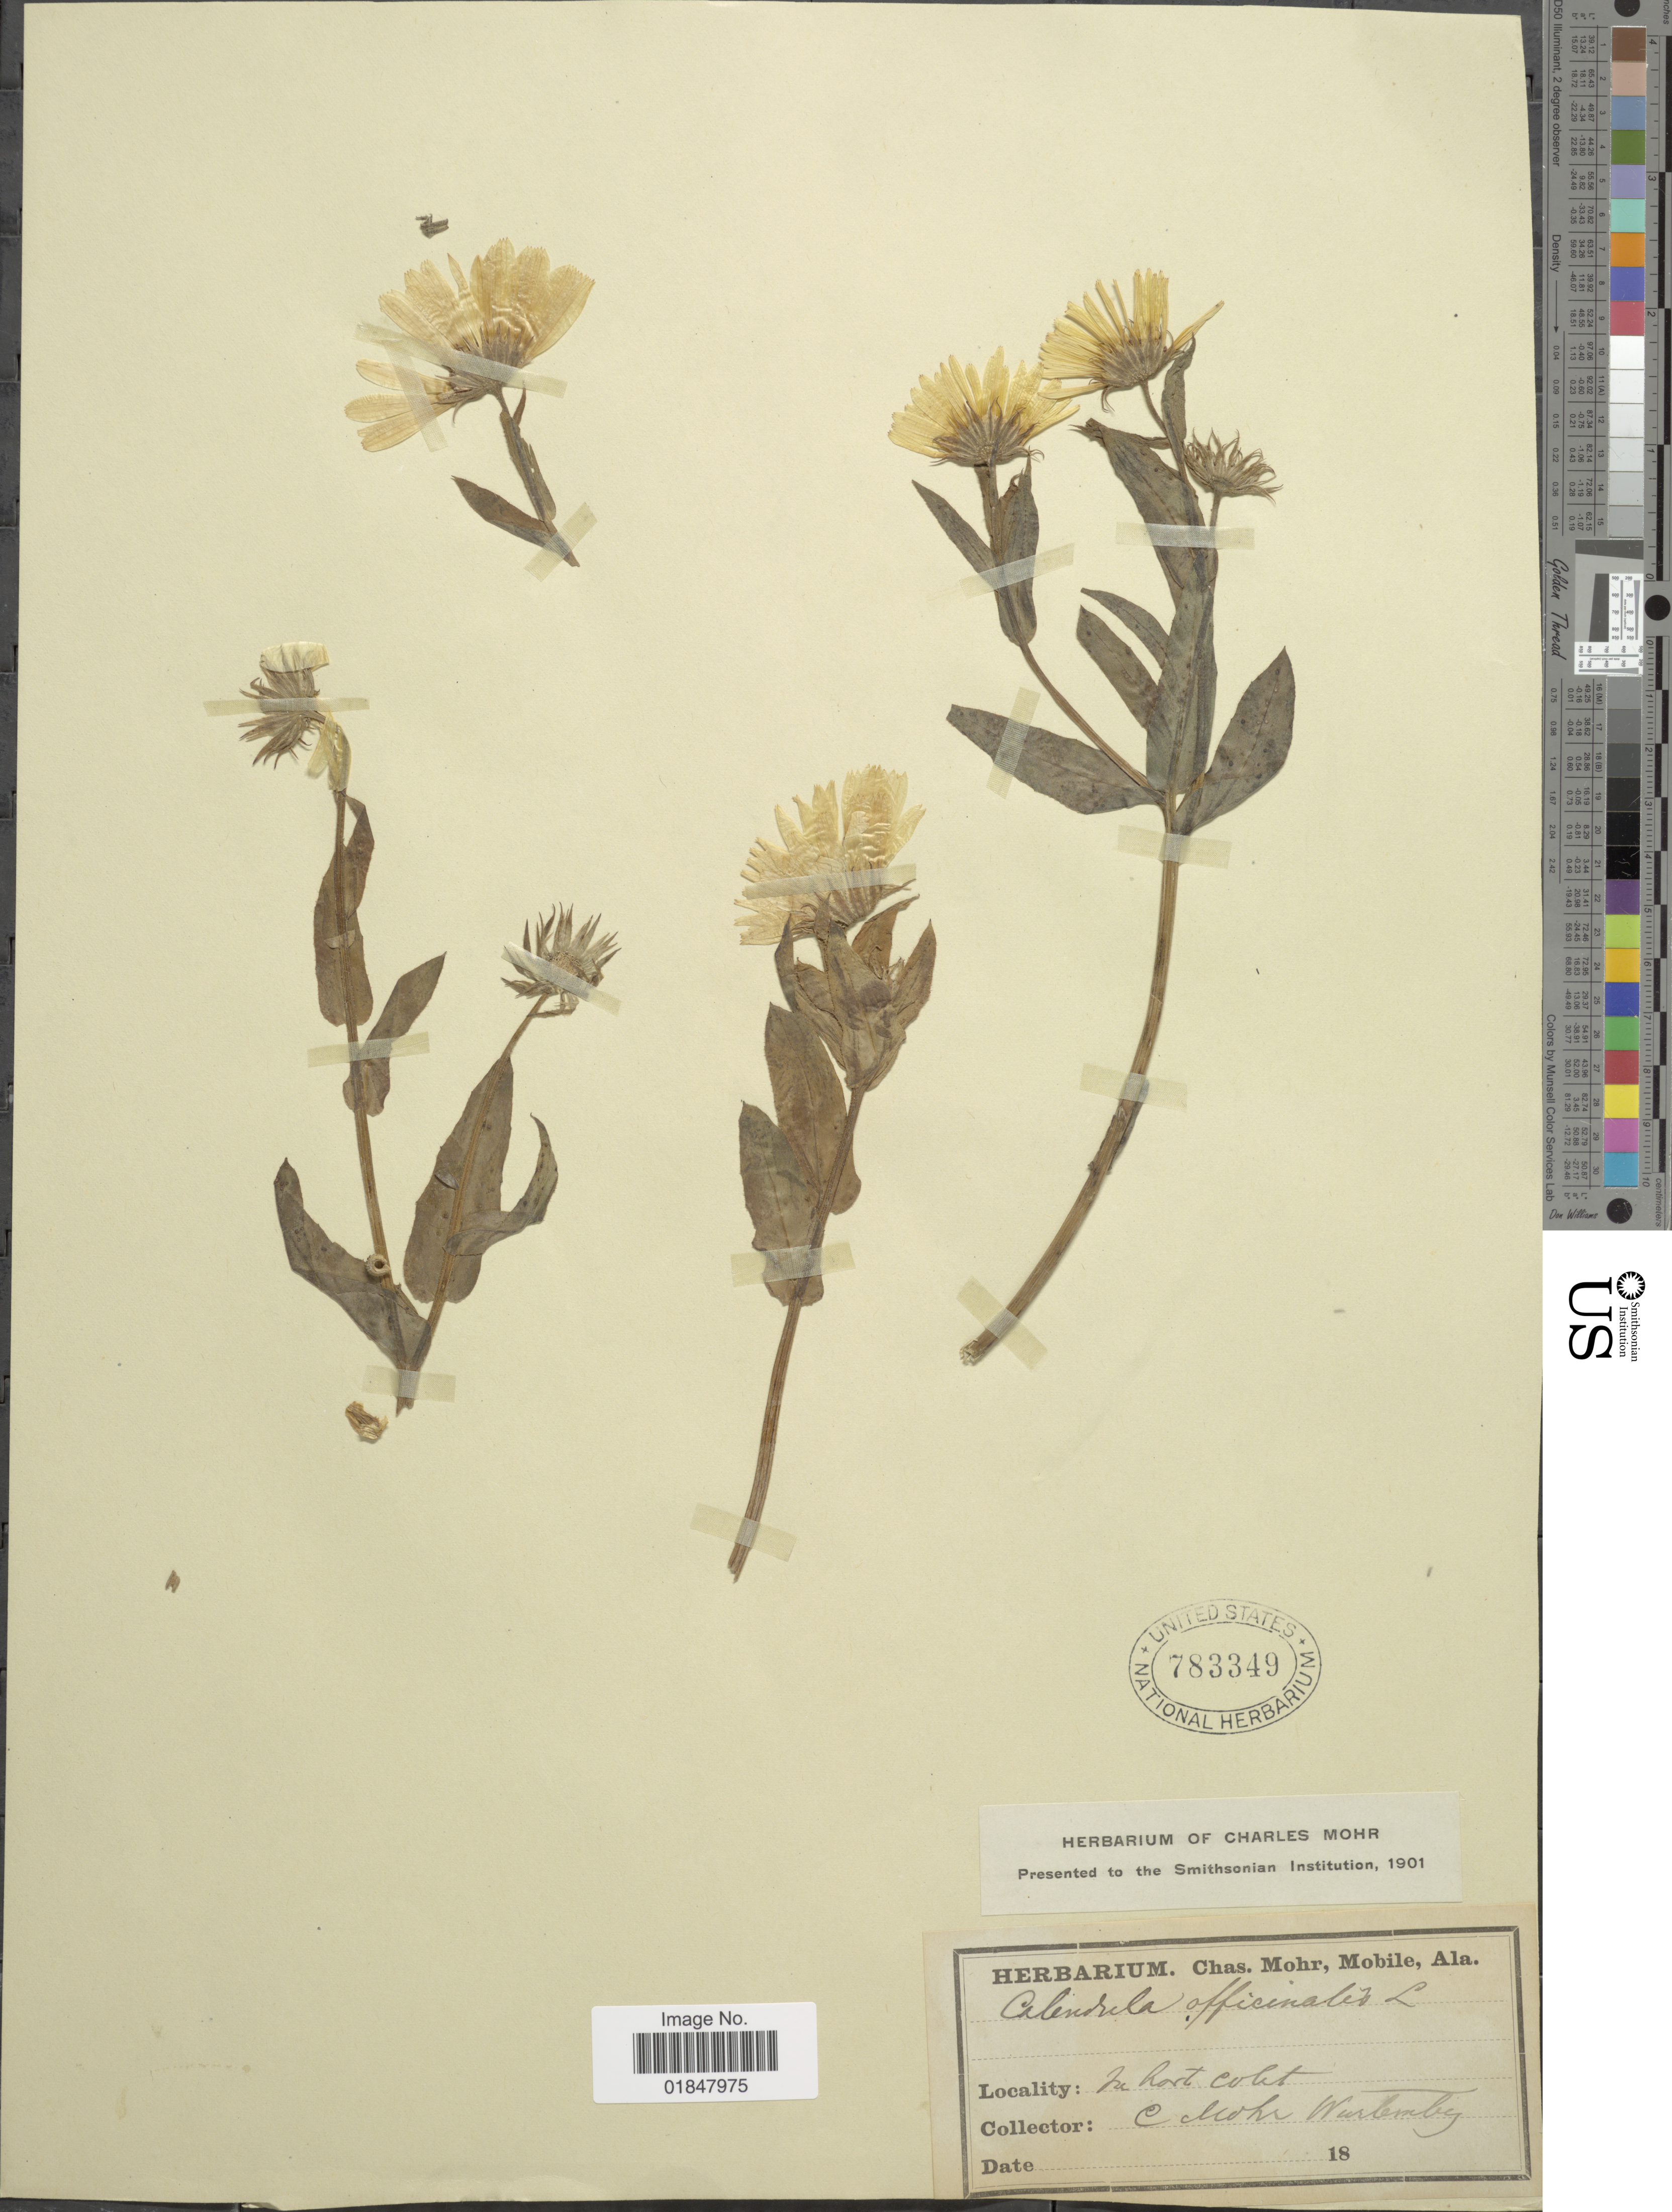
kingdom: Plantae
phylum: Tracheophyta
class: Magnoliopsida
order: Asterales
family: Asteraceae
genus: Calendula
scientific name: Calendula officinalis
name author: L.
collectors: Mohr, C. T. (herbarium)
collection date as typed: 18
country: Germany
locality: Hort Coht, Wurtemberg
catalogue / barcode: US 783349